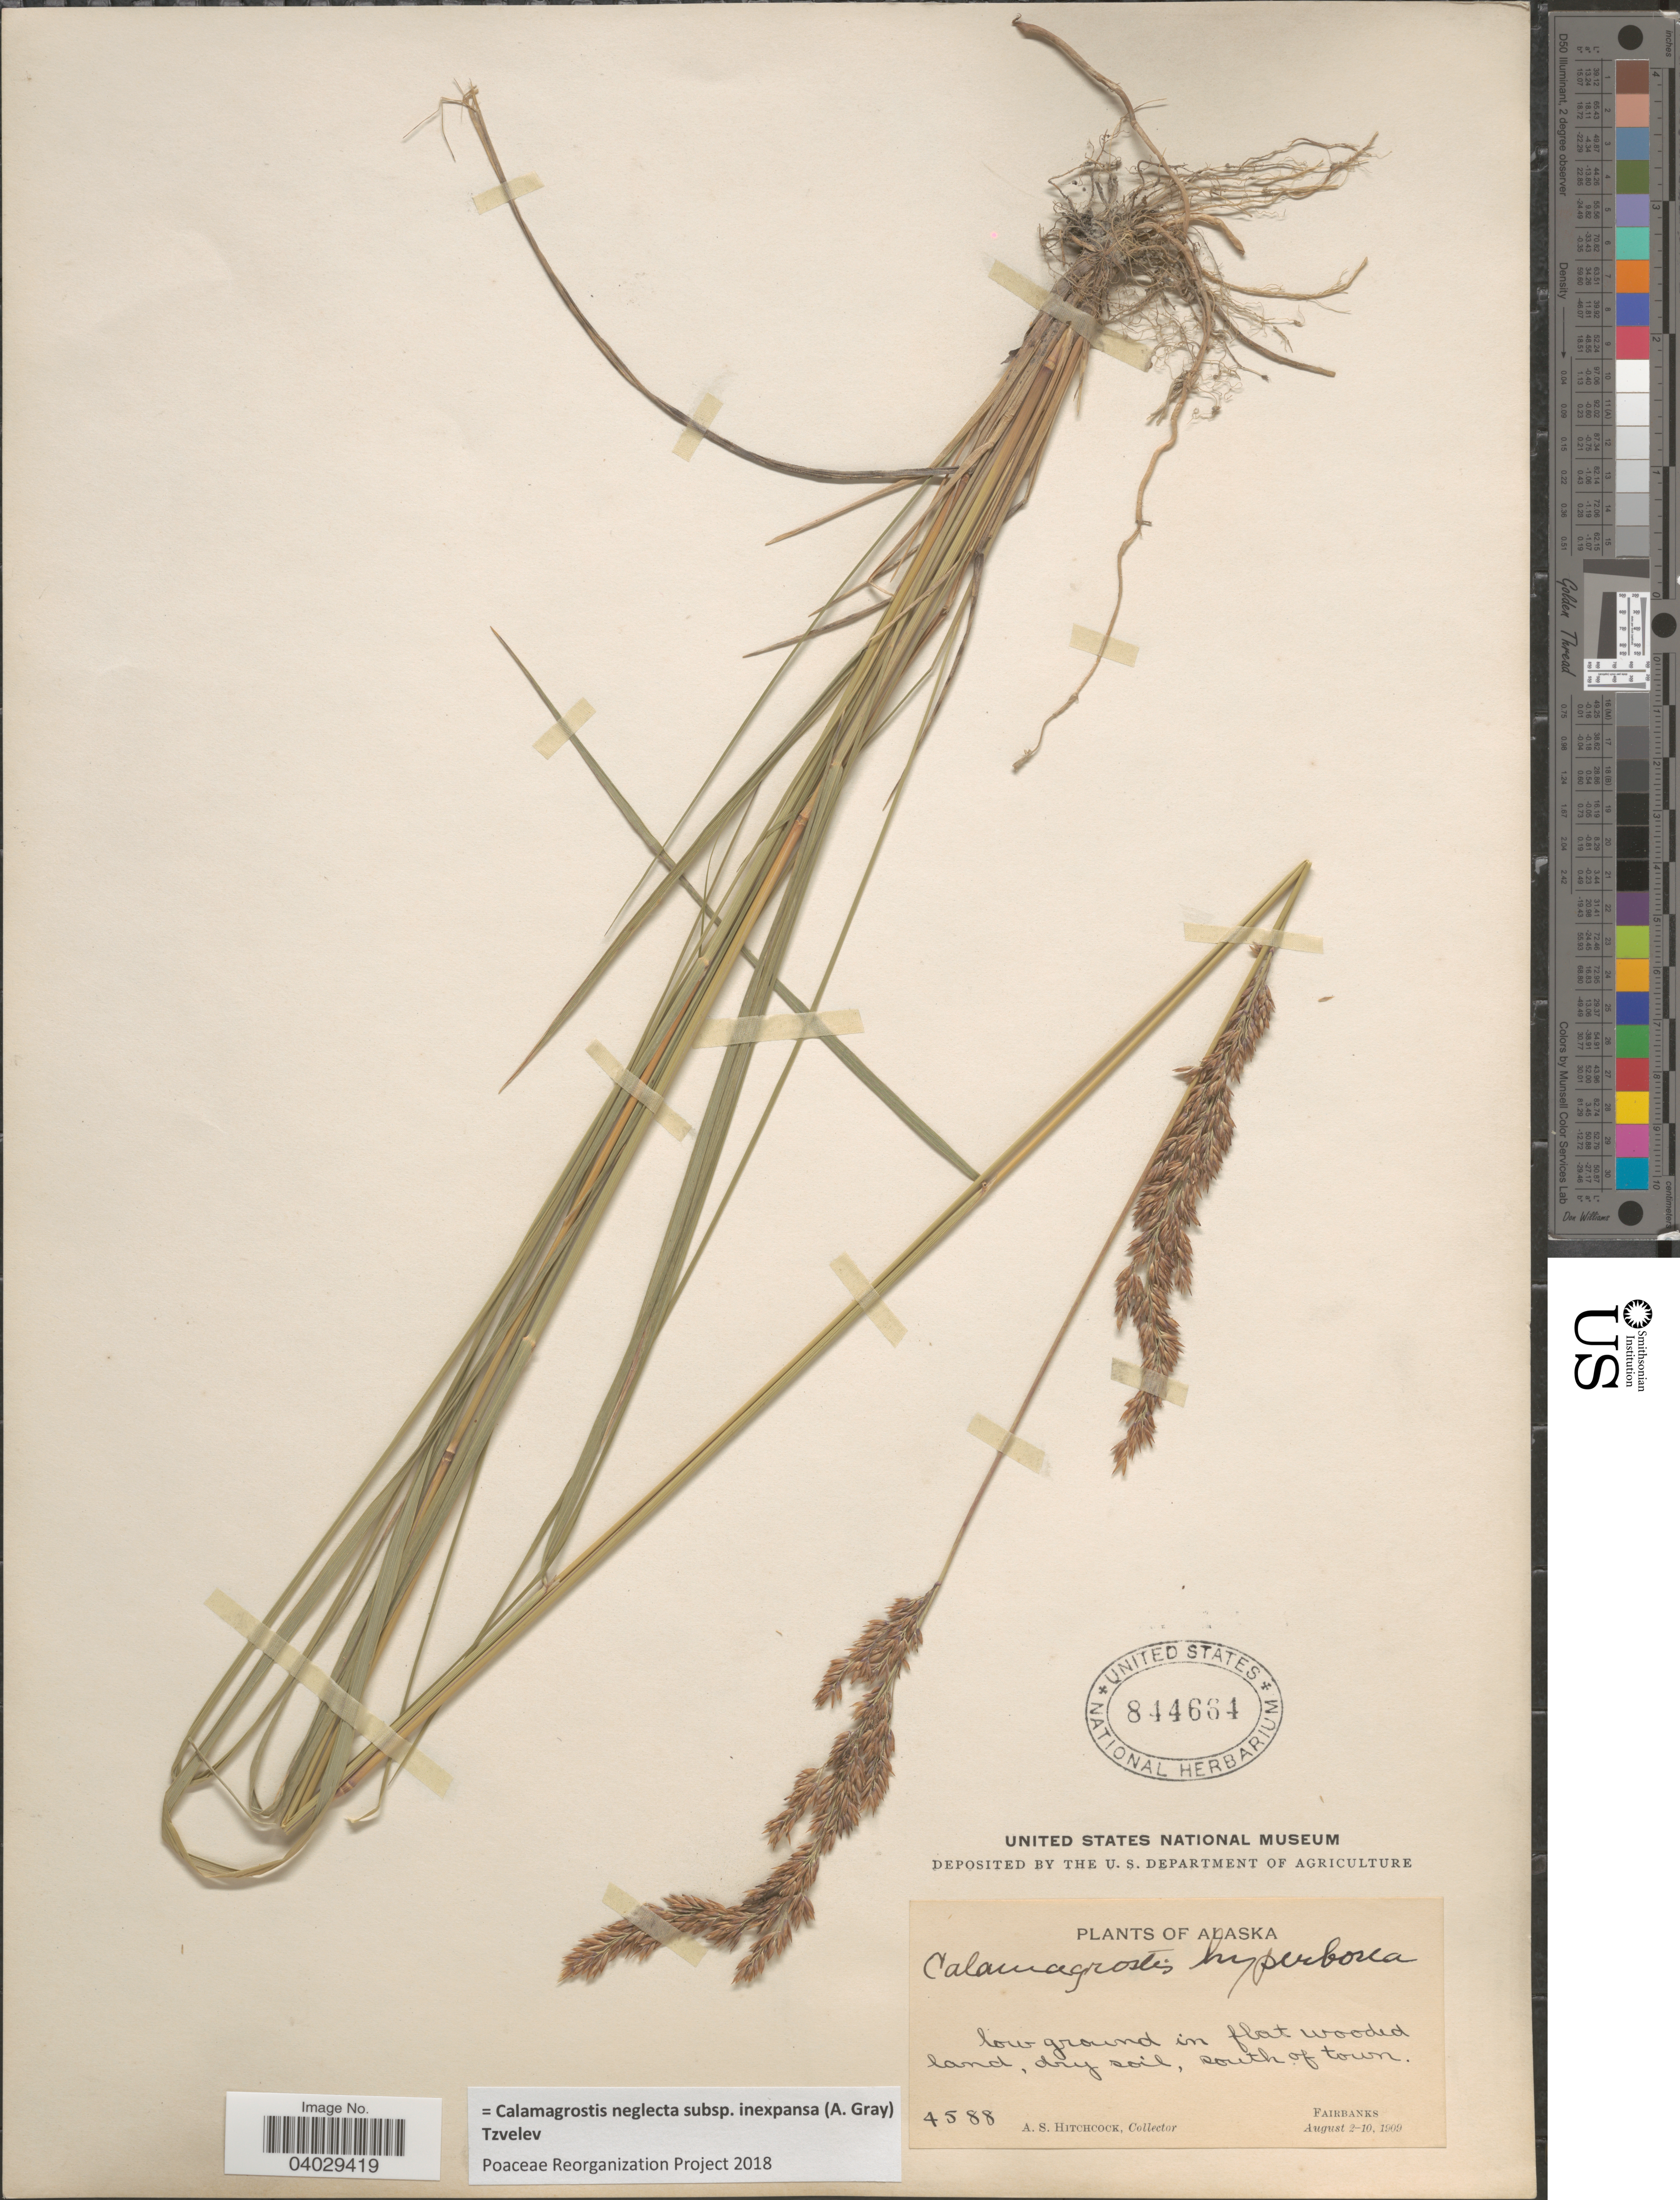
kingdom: Plantae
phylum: Tracheophyta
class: Liliopsida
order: Poales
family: Poaceae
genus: Calamagrostis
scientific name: Calamagrostis neglecta subsp. inexpansa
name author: (A. Gray) Tzvelev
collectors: A. S. Hitchcock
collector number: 4588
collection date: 1909-08-02/1909-08-10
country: United States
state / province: Alaska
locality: South of town. Fairbanks.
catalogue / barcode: US 844664